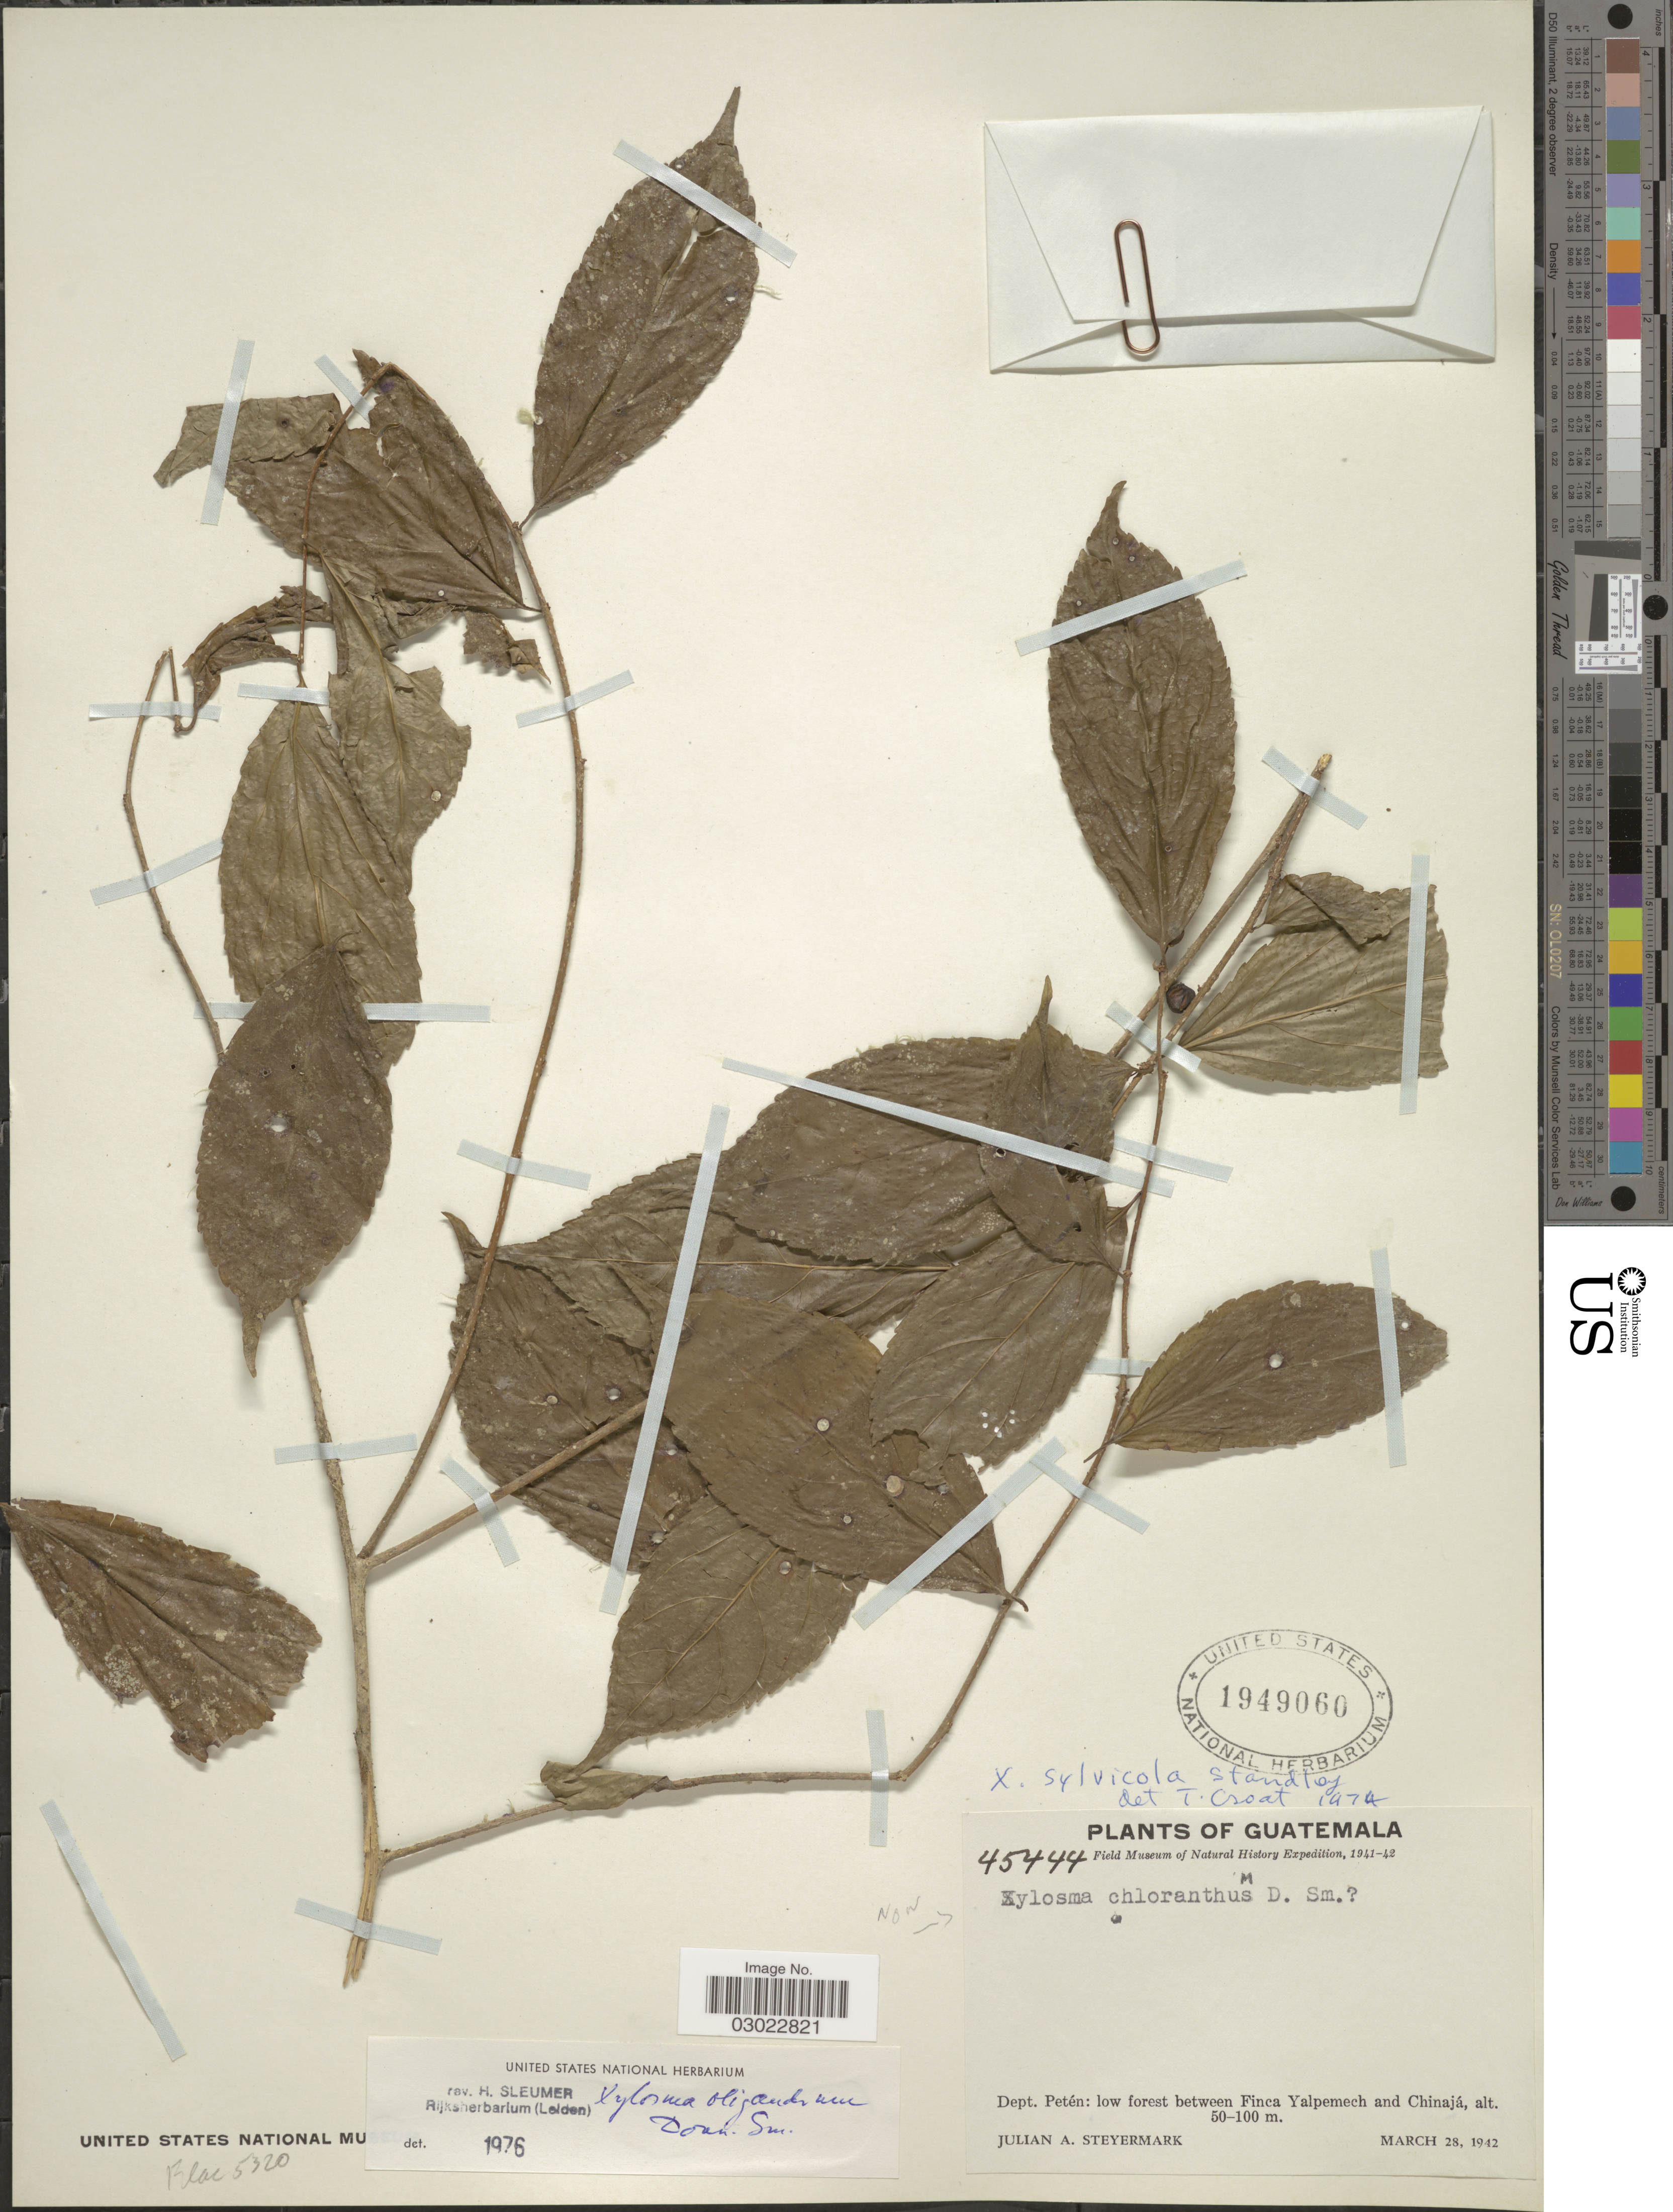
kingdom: Plantae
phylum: Tracheophyta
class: Magnoliopsida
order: Malpighiales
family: Salicaceae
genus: Xylosma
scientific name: Xylosma oligandra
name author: Donn. Sm.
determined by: Sleumer, H. O.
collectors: J. Steyermark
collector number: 45444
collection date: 1942-03-28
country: Guatemala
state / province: El Petén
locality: Dept. Petén: low forest between Finca Yalpemech and Chinajá.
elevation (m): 50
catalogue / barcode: US 1949060